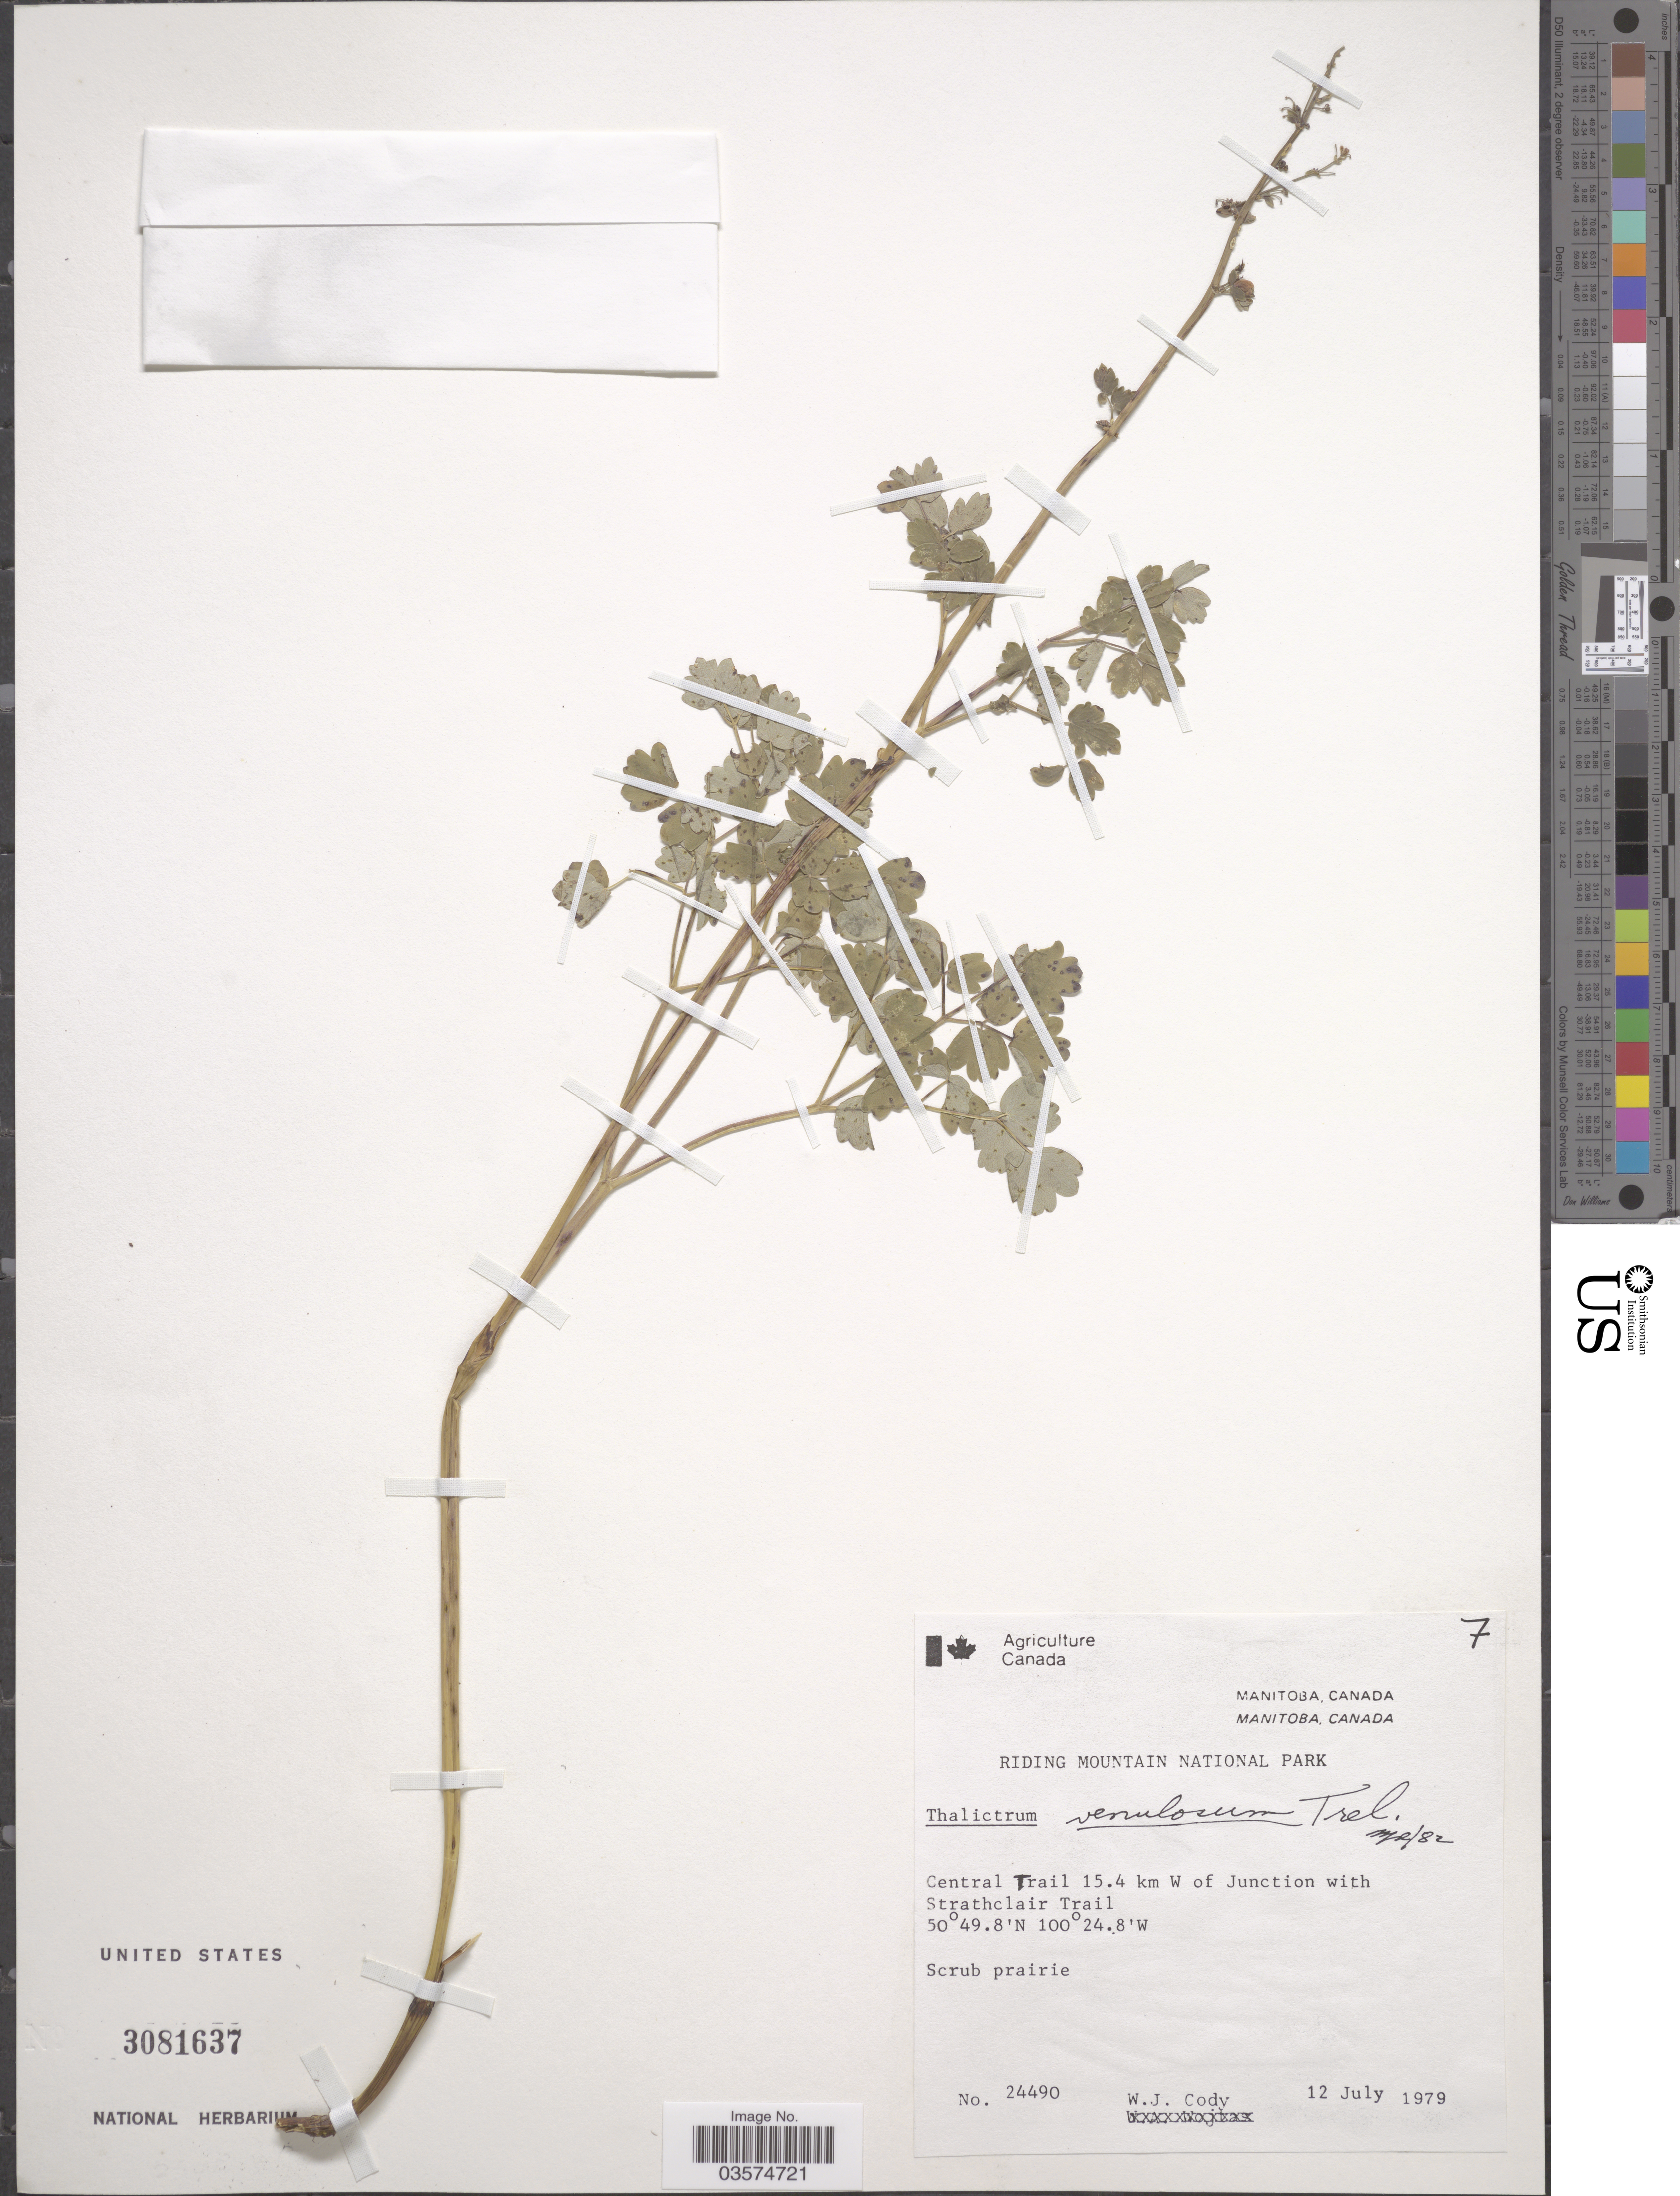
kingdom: Plantae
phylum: Tracheophyta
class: Magnoliopsida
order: Ranunculales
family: Ranunculaceae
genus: Thalictrum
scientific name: Thalictrum venulosum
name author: Trel.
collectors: W. Cody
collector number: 24490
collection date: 1979-07-12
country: Canada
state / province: Manitoba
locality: Riding Mountain National Park. Central Trail 15.4 km W of Junction with Strathclair Trail.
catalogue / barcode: US 3081637